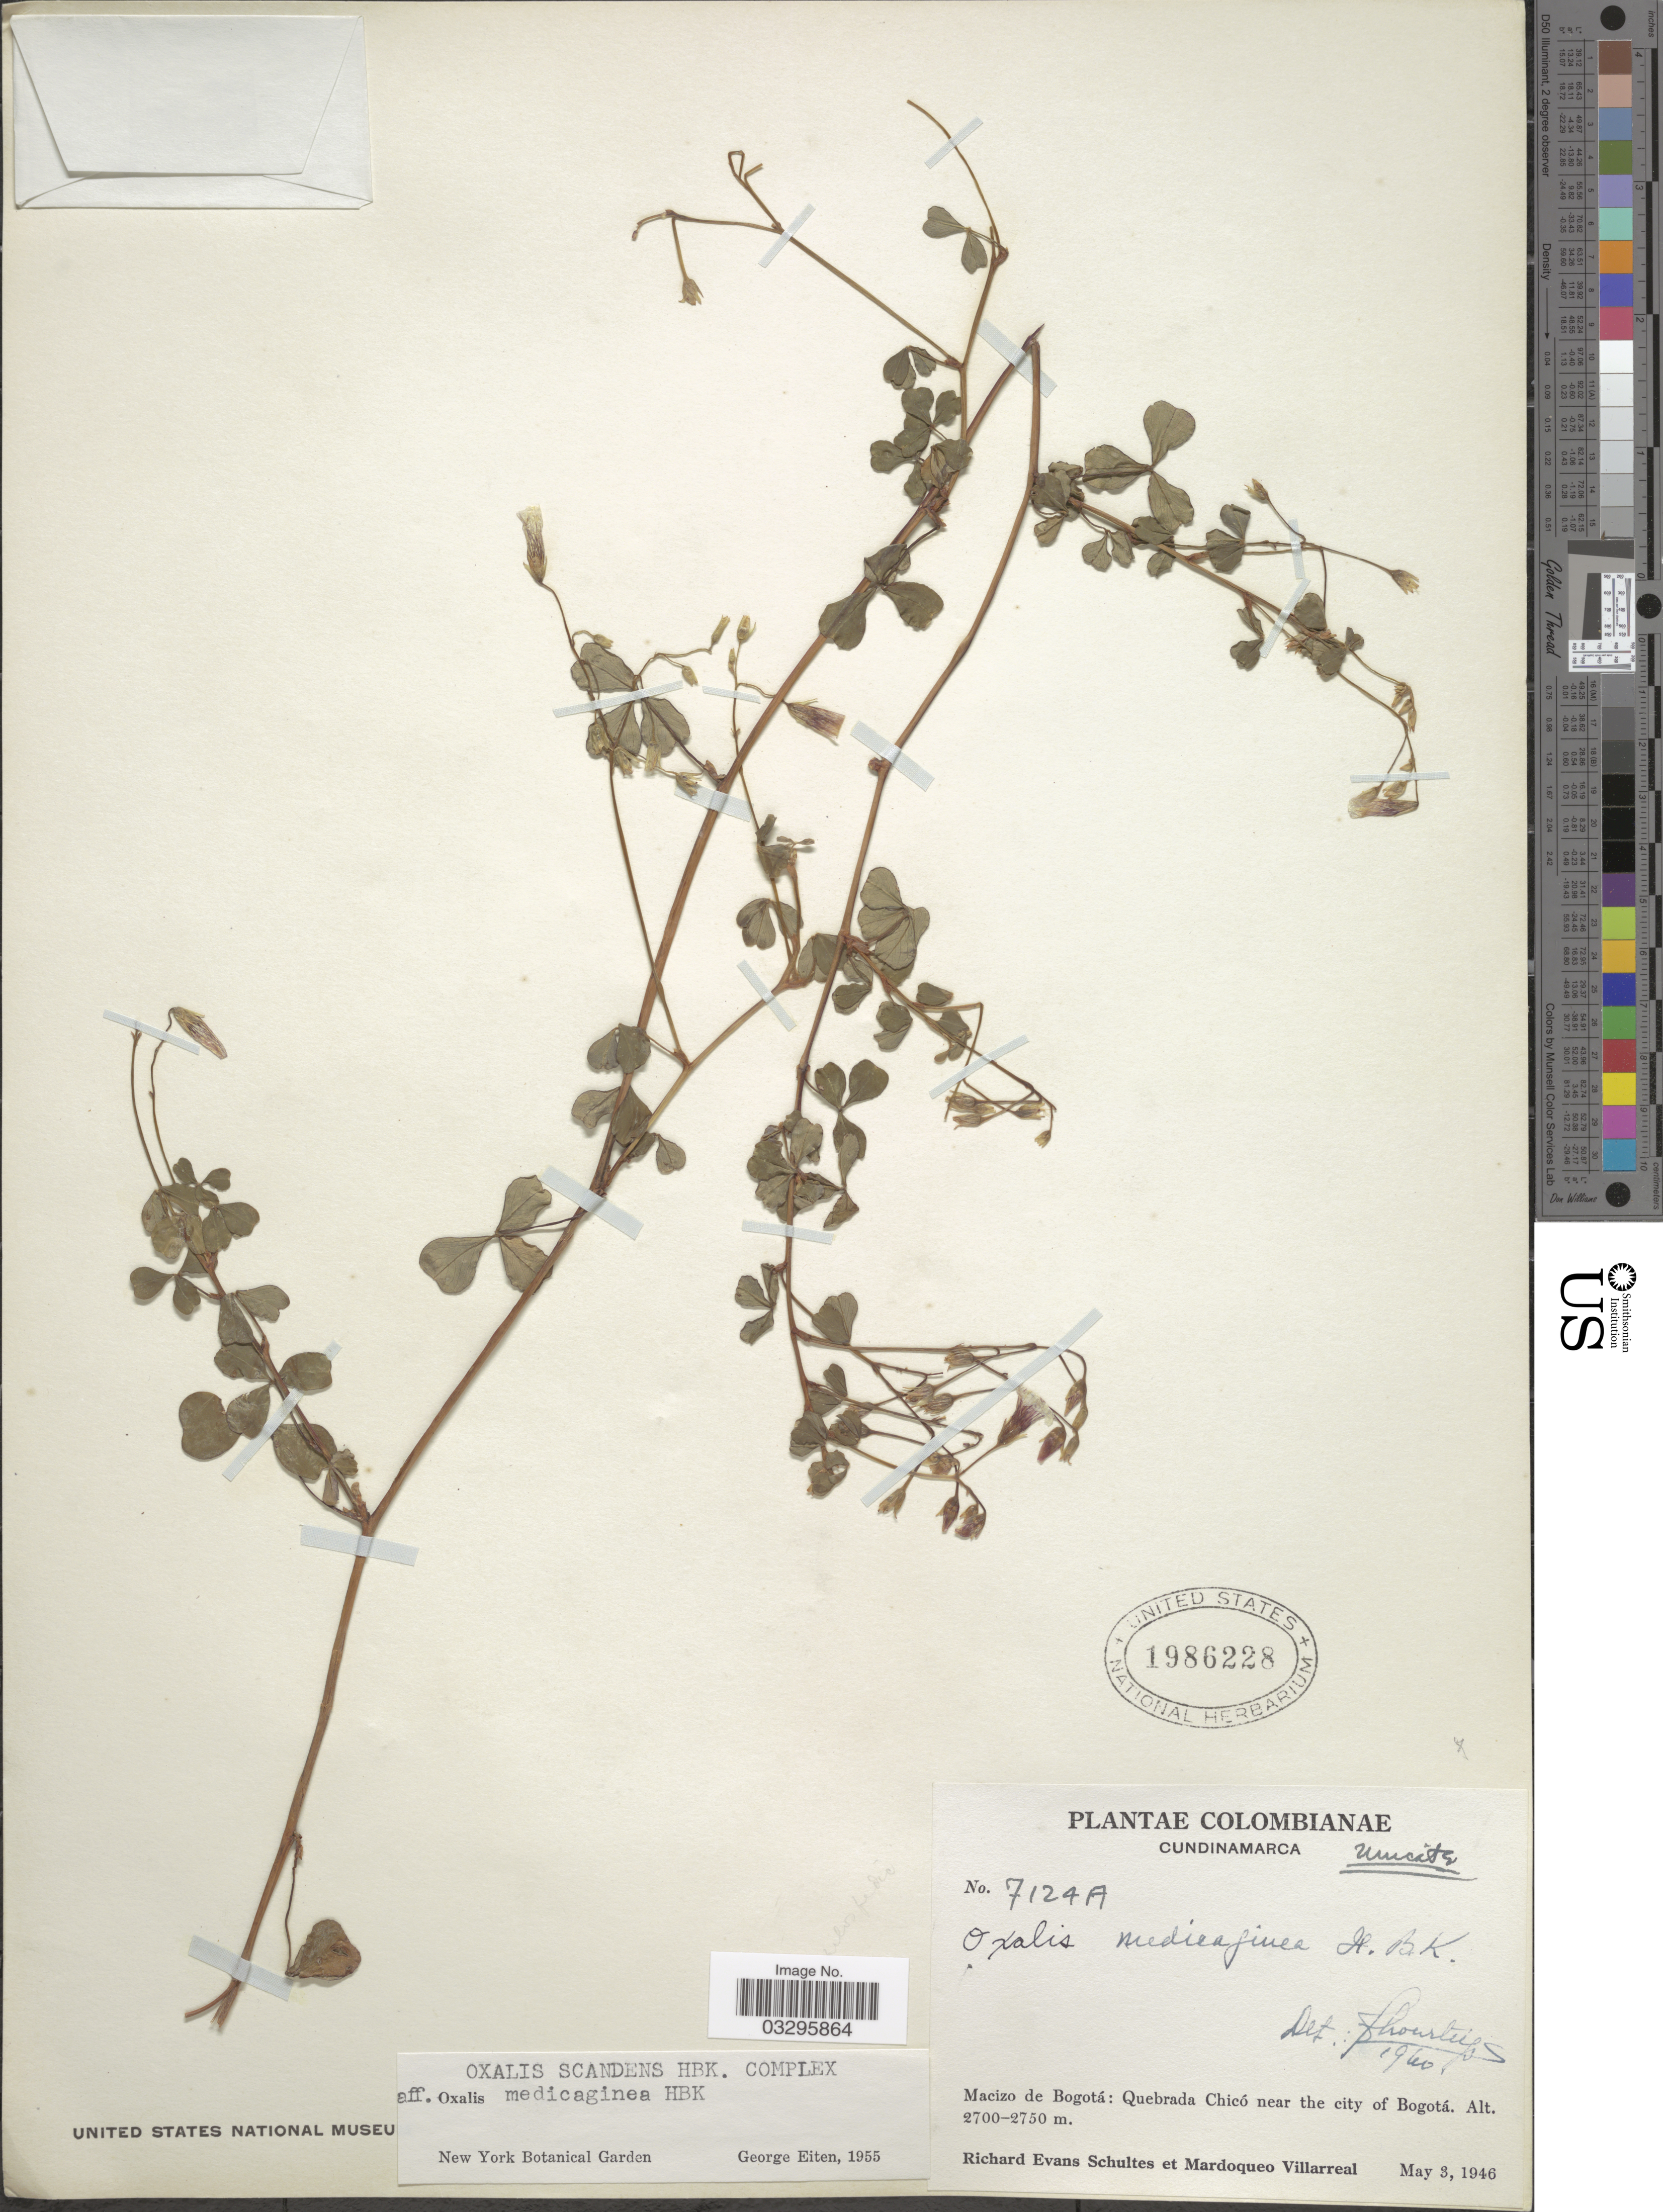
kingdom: Plantae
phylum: Tracheophyta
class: Magnoliopsida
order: Oxalidales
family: Oxalidaceae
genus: Oxalis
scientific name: Oxalis medicaginea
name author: Kunth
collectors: R. E. Schultes & M. Villarreal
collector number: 7124A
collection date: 1946-05-03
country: Colombia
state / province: Cundinamarca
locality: Macizo de Bogotá: Quebrada Chicó near the city of Bogotá.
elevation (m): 2700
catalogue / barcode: US 1986228